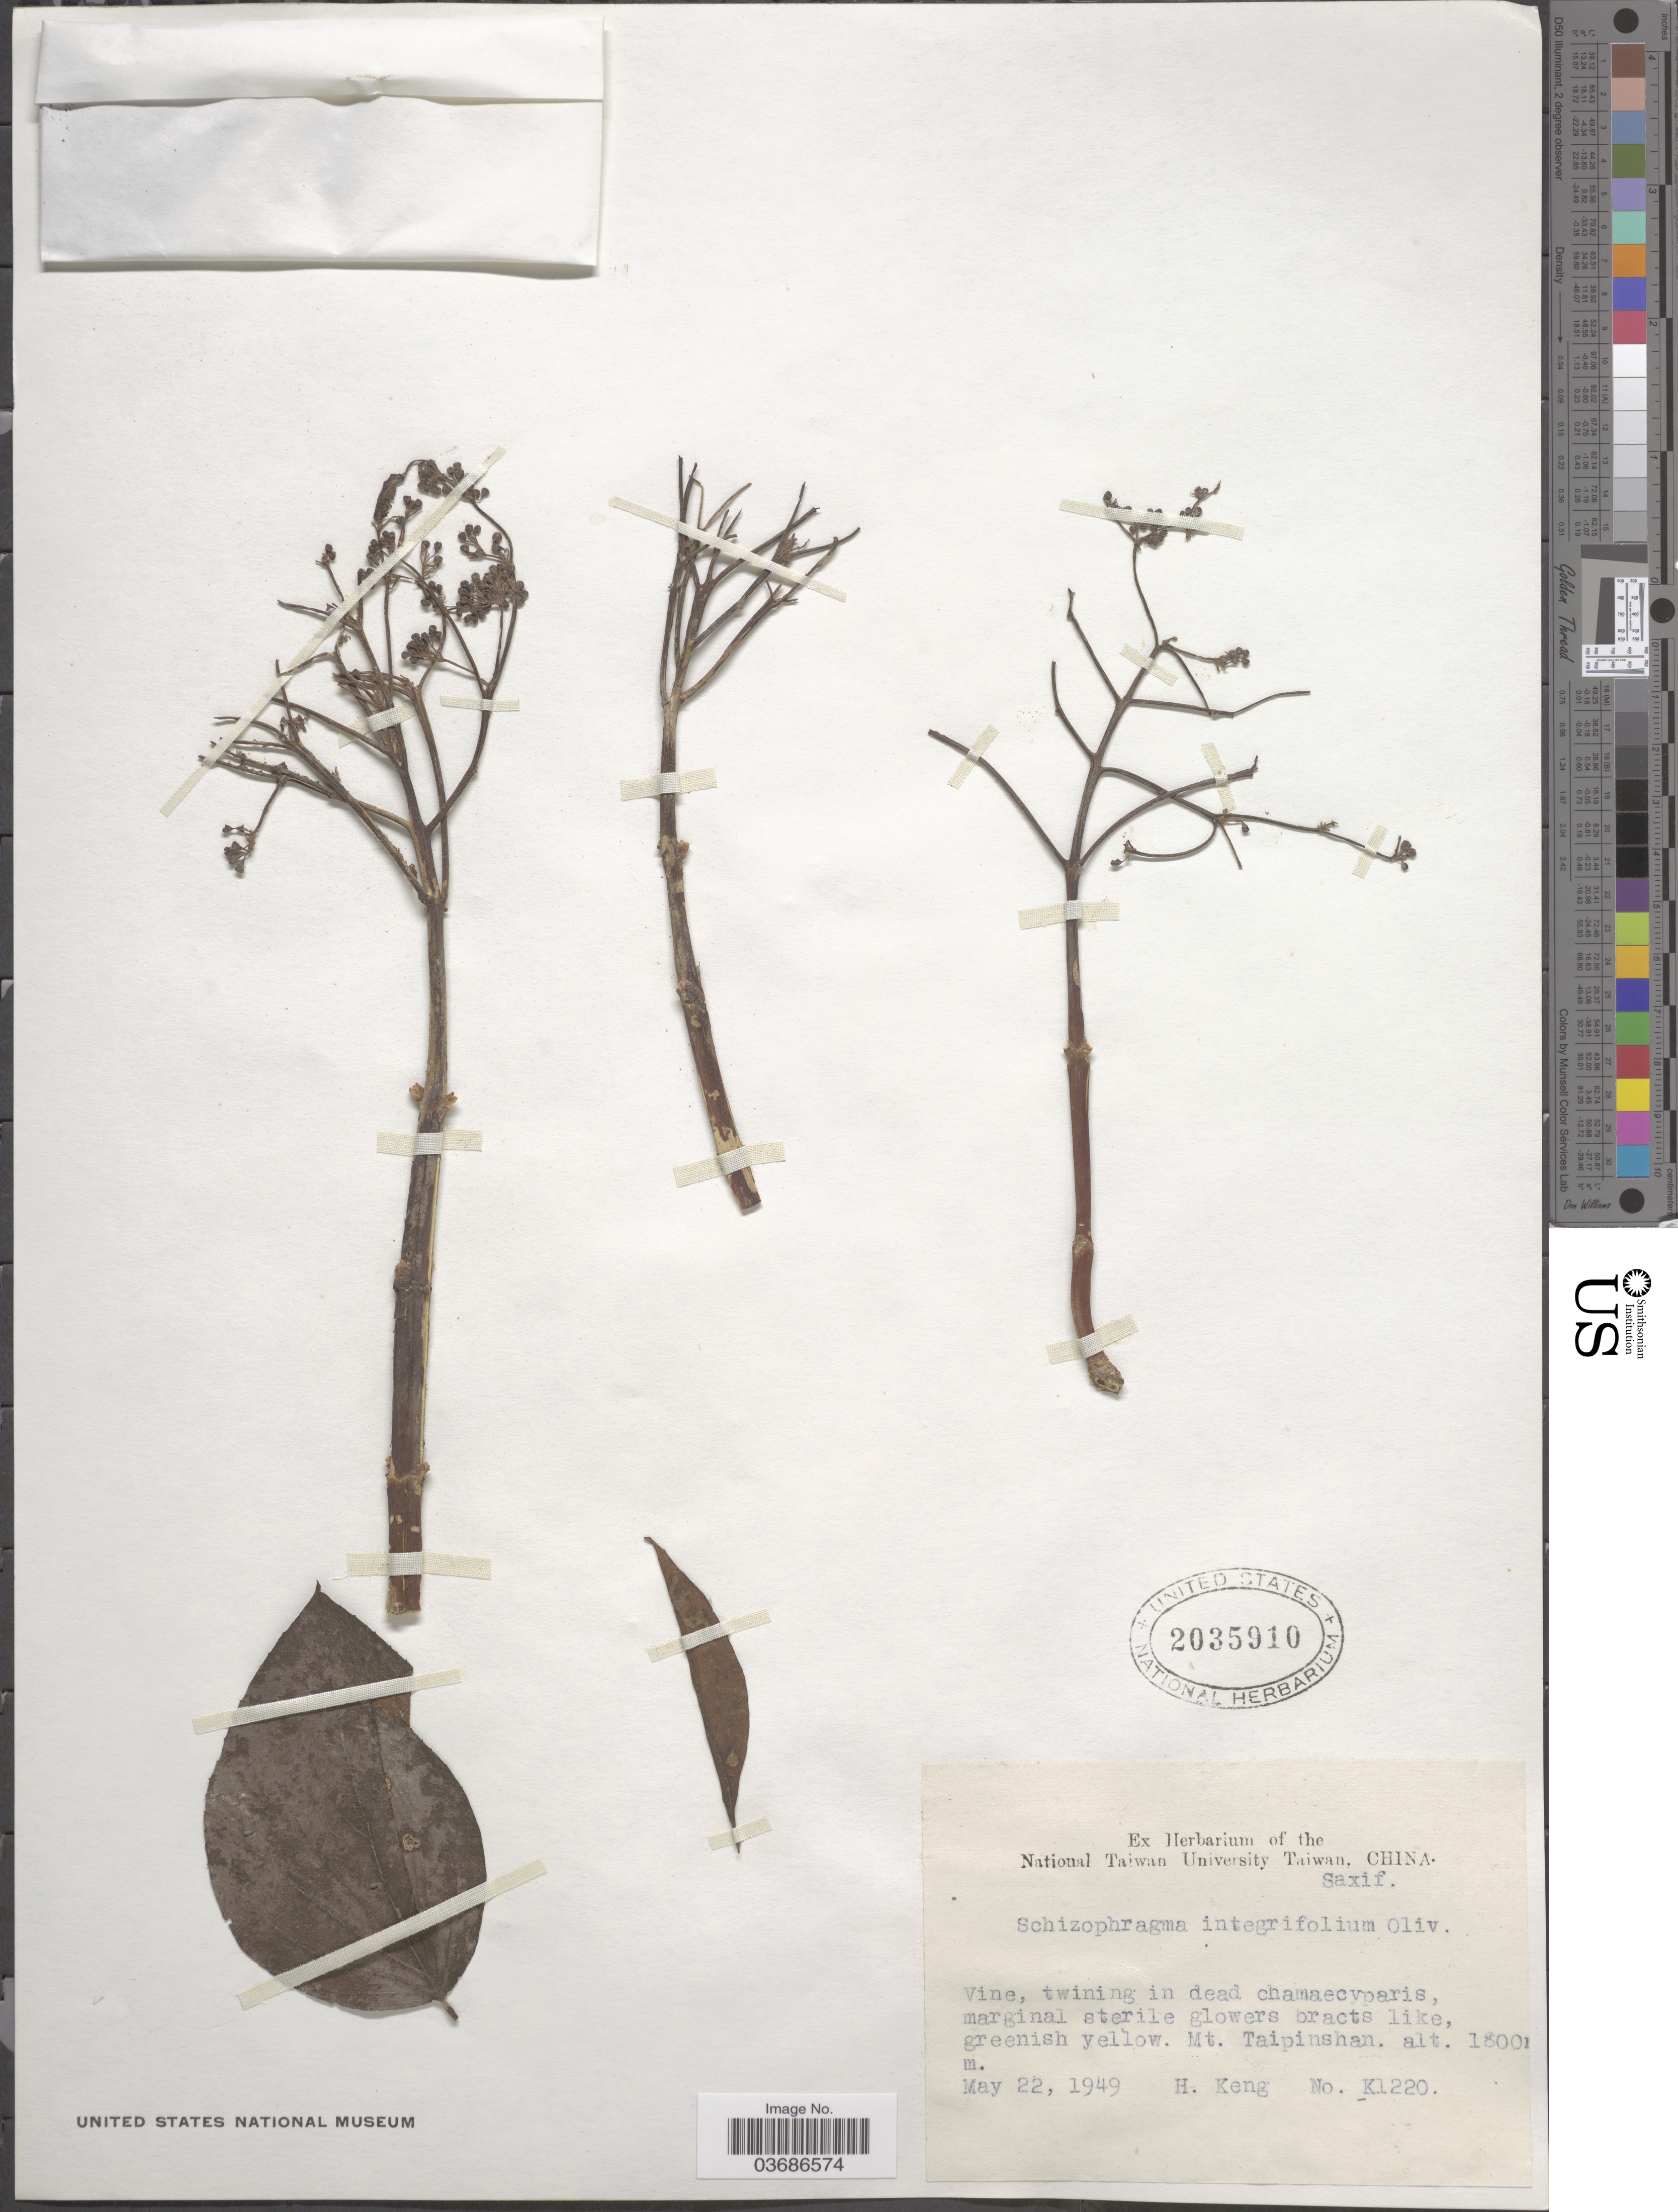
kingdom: Plantae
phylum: Tracheophyta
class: Magnoliopsida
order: Cornales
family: Hydrangeaceae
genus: Hydrangea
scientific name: Hydrangea ampla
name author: (Chun) Y. De Smet & Granados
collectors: H. Keng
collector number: K1220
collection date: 1949-05-22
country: Taiwan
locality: Mt. Taipinshan.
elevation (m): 1800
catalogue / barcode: US 2035910